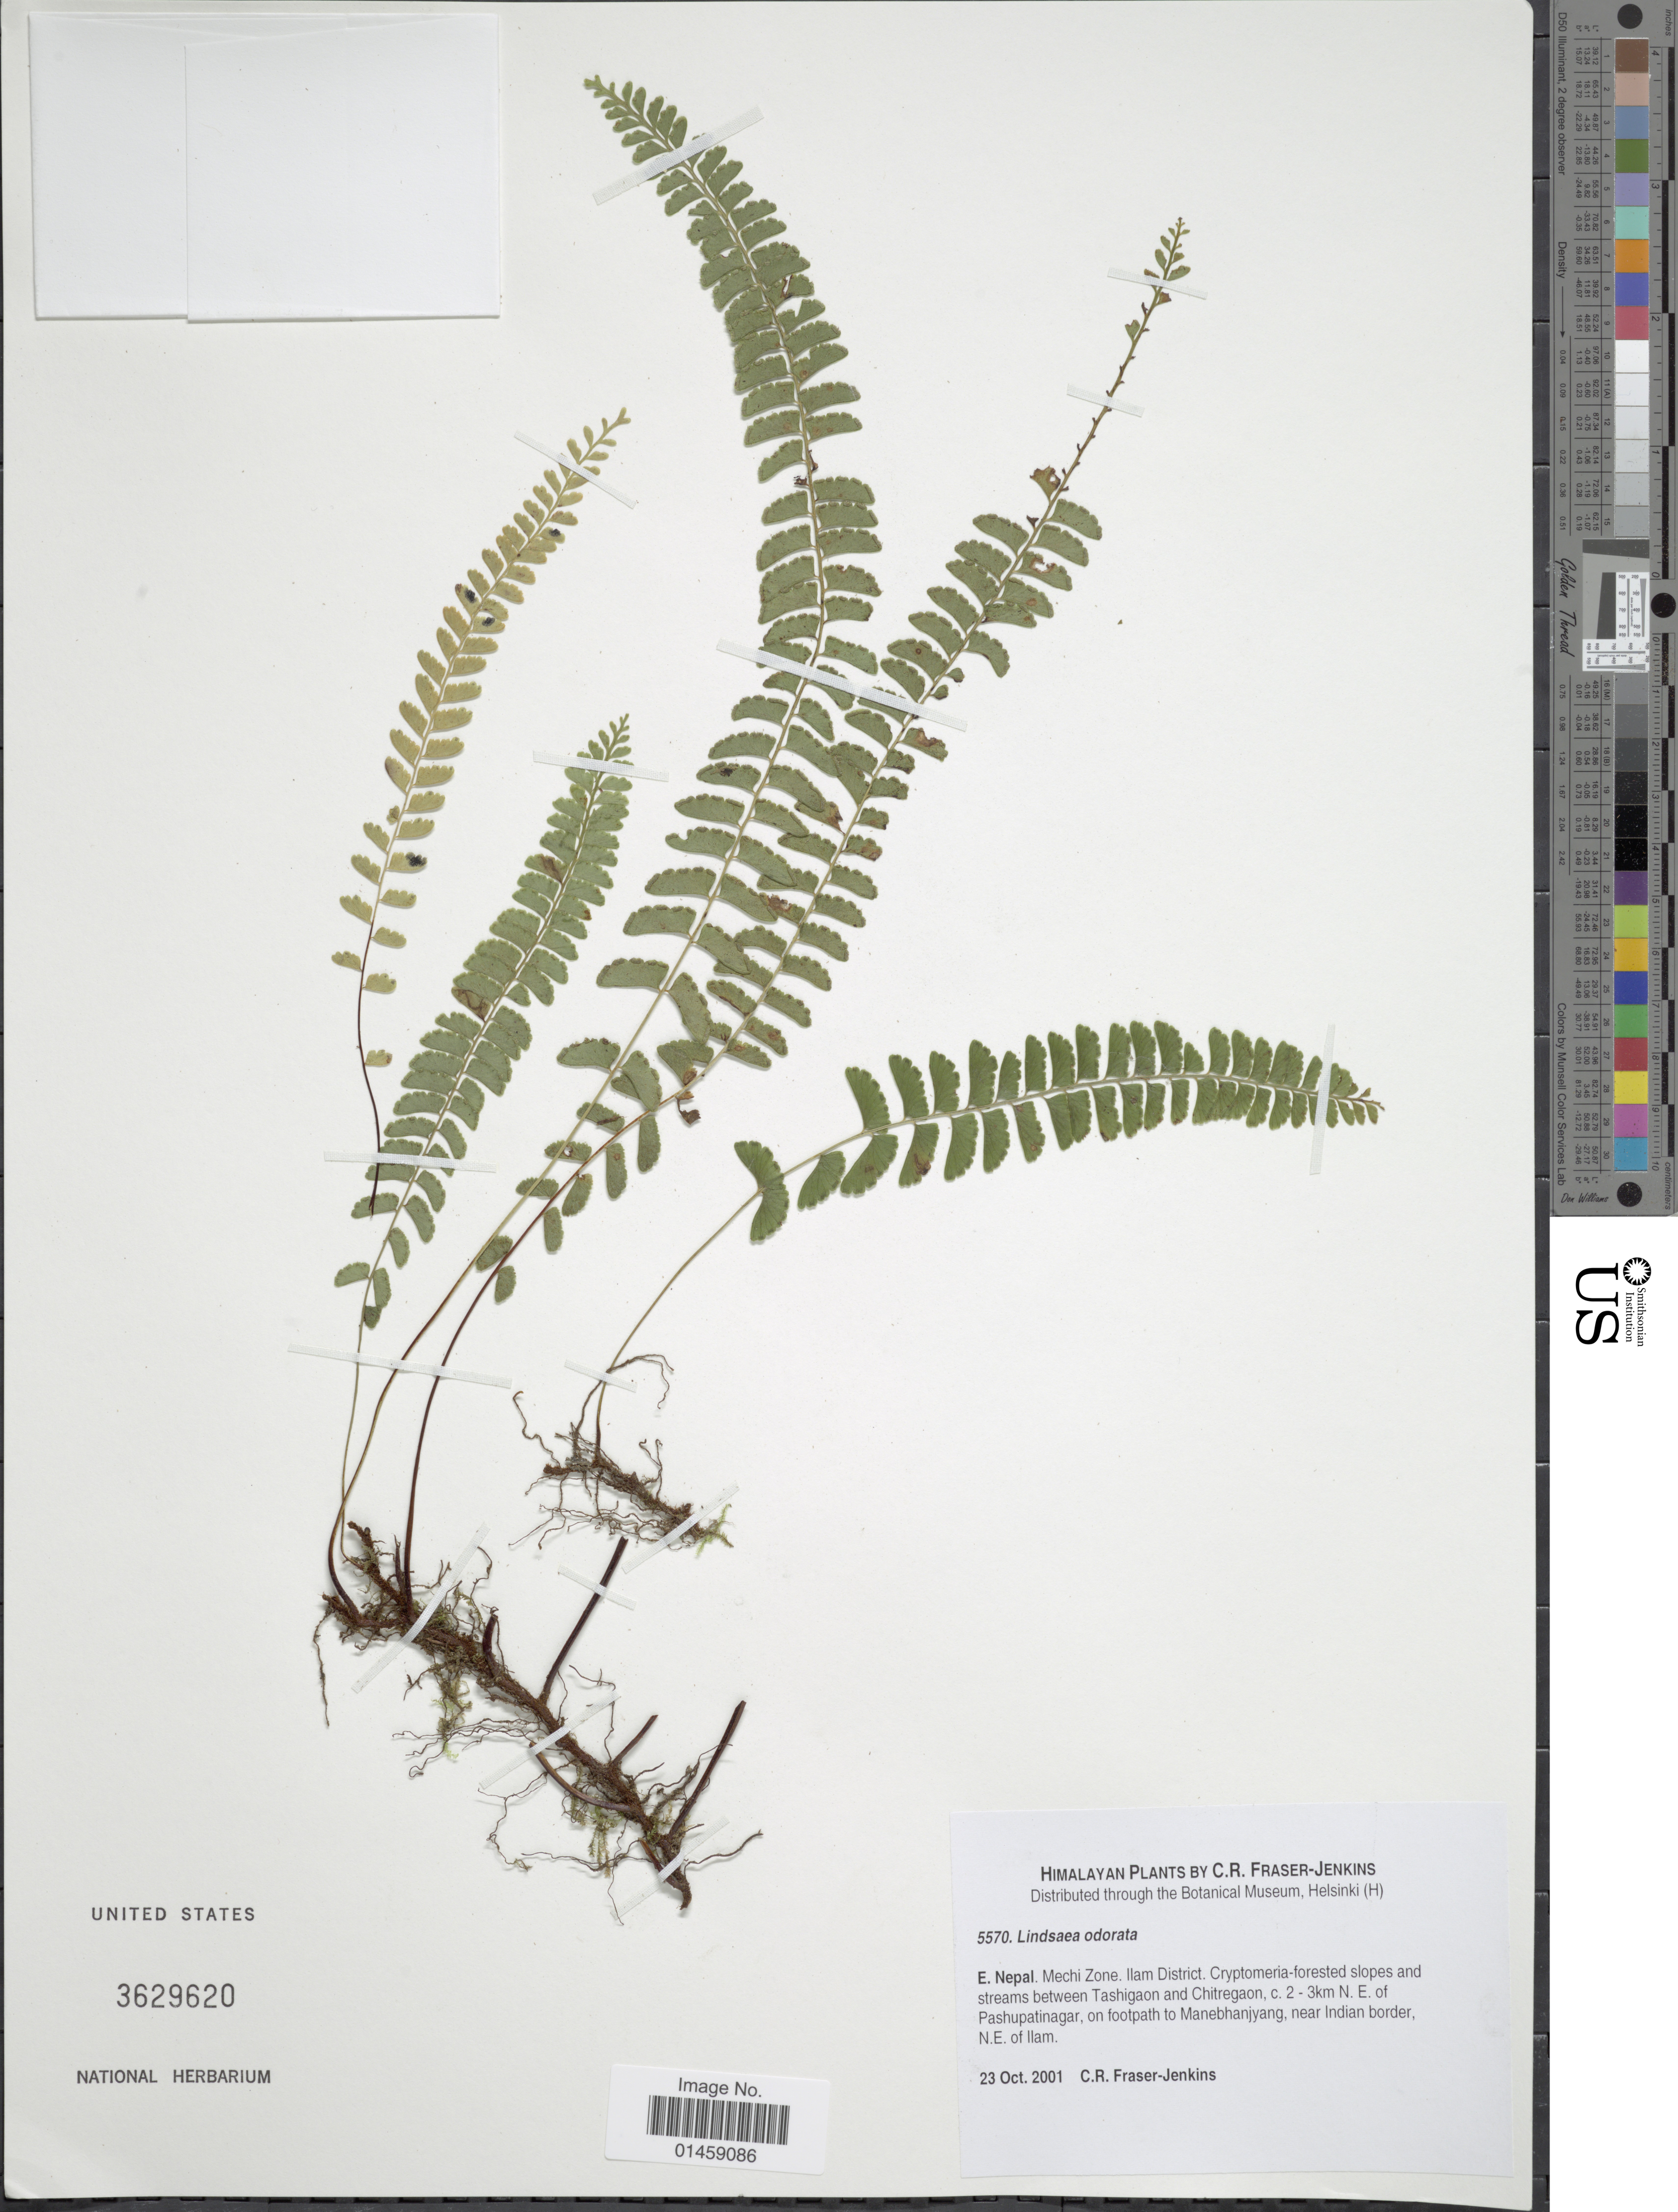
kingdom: Plantae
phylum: Tracheophyta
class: Polypodiopsida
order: Polypodiales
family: Lindsaeaceae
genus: Lindsaea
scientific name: Lindsaea odorata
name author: Roxb.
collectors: C. R. Fraser-Jenkins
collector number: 5570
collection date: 2001-10-23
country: Nepal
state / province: Mechi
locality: Himalayan Plants, E. Nepal. Mechi Zone. Ilam District, Cryptomeria-forested slopes and streams between Tashigaon and Chitregaon, c. 2-3km N.E. of Pashupatinagar, on foothpath to Manebhanjyang, near Indian border, N.E. of Ilam.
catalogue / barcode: US 3629620